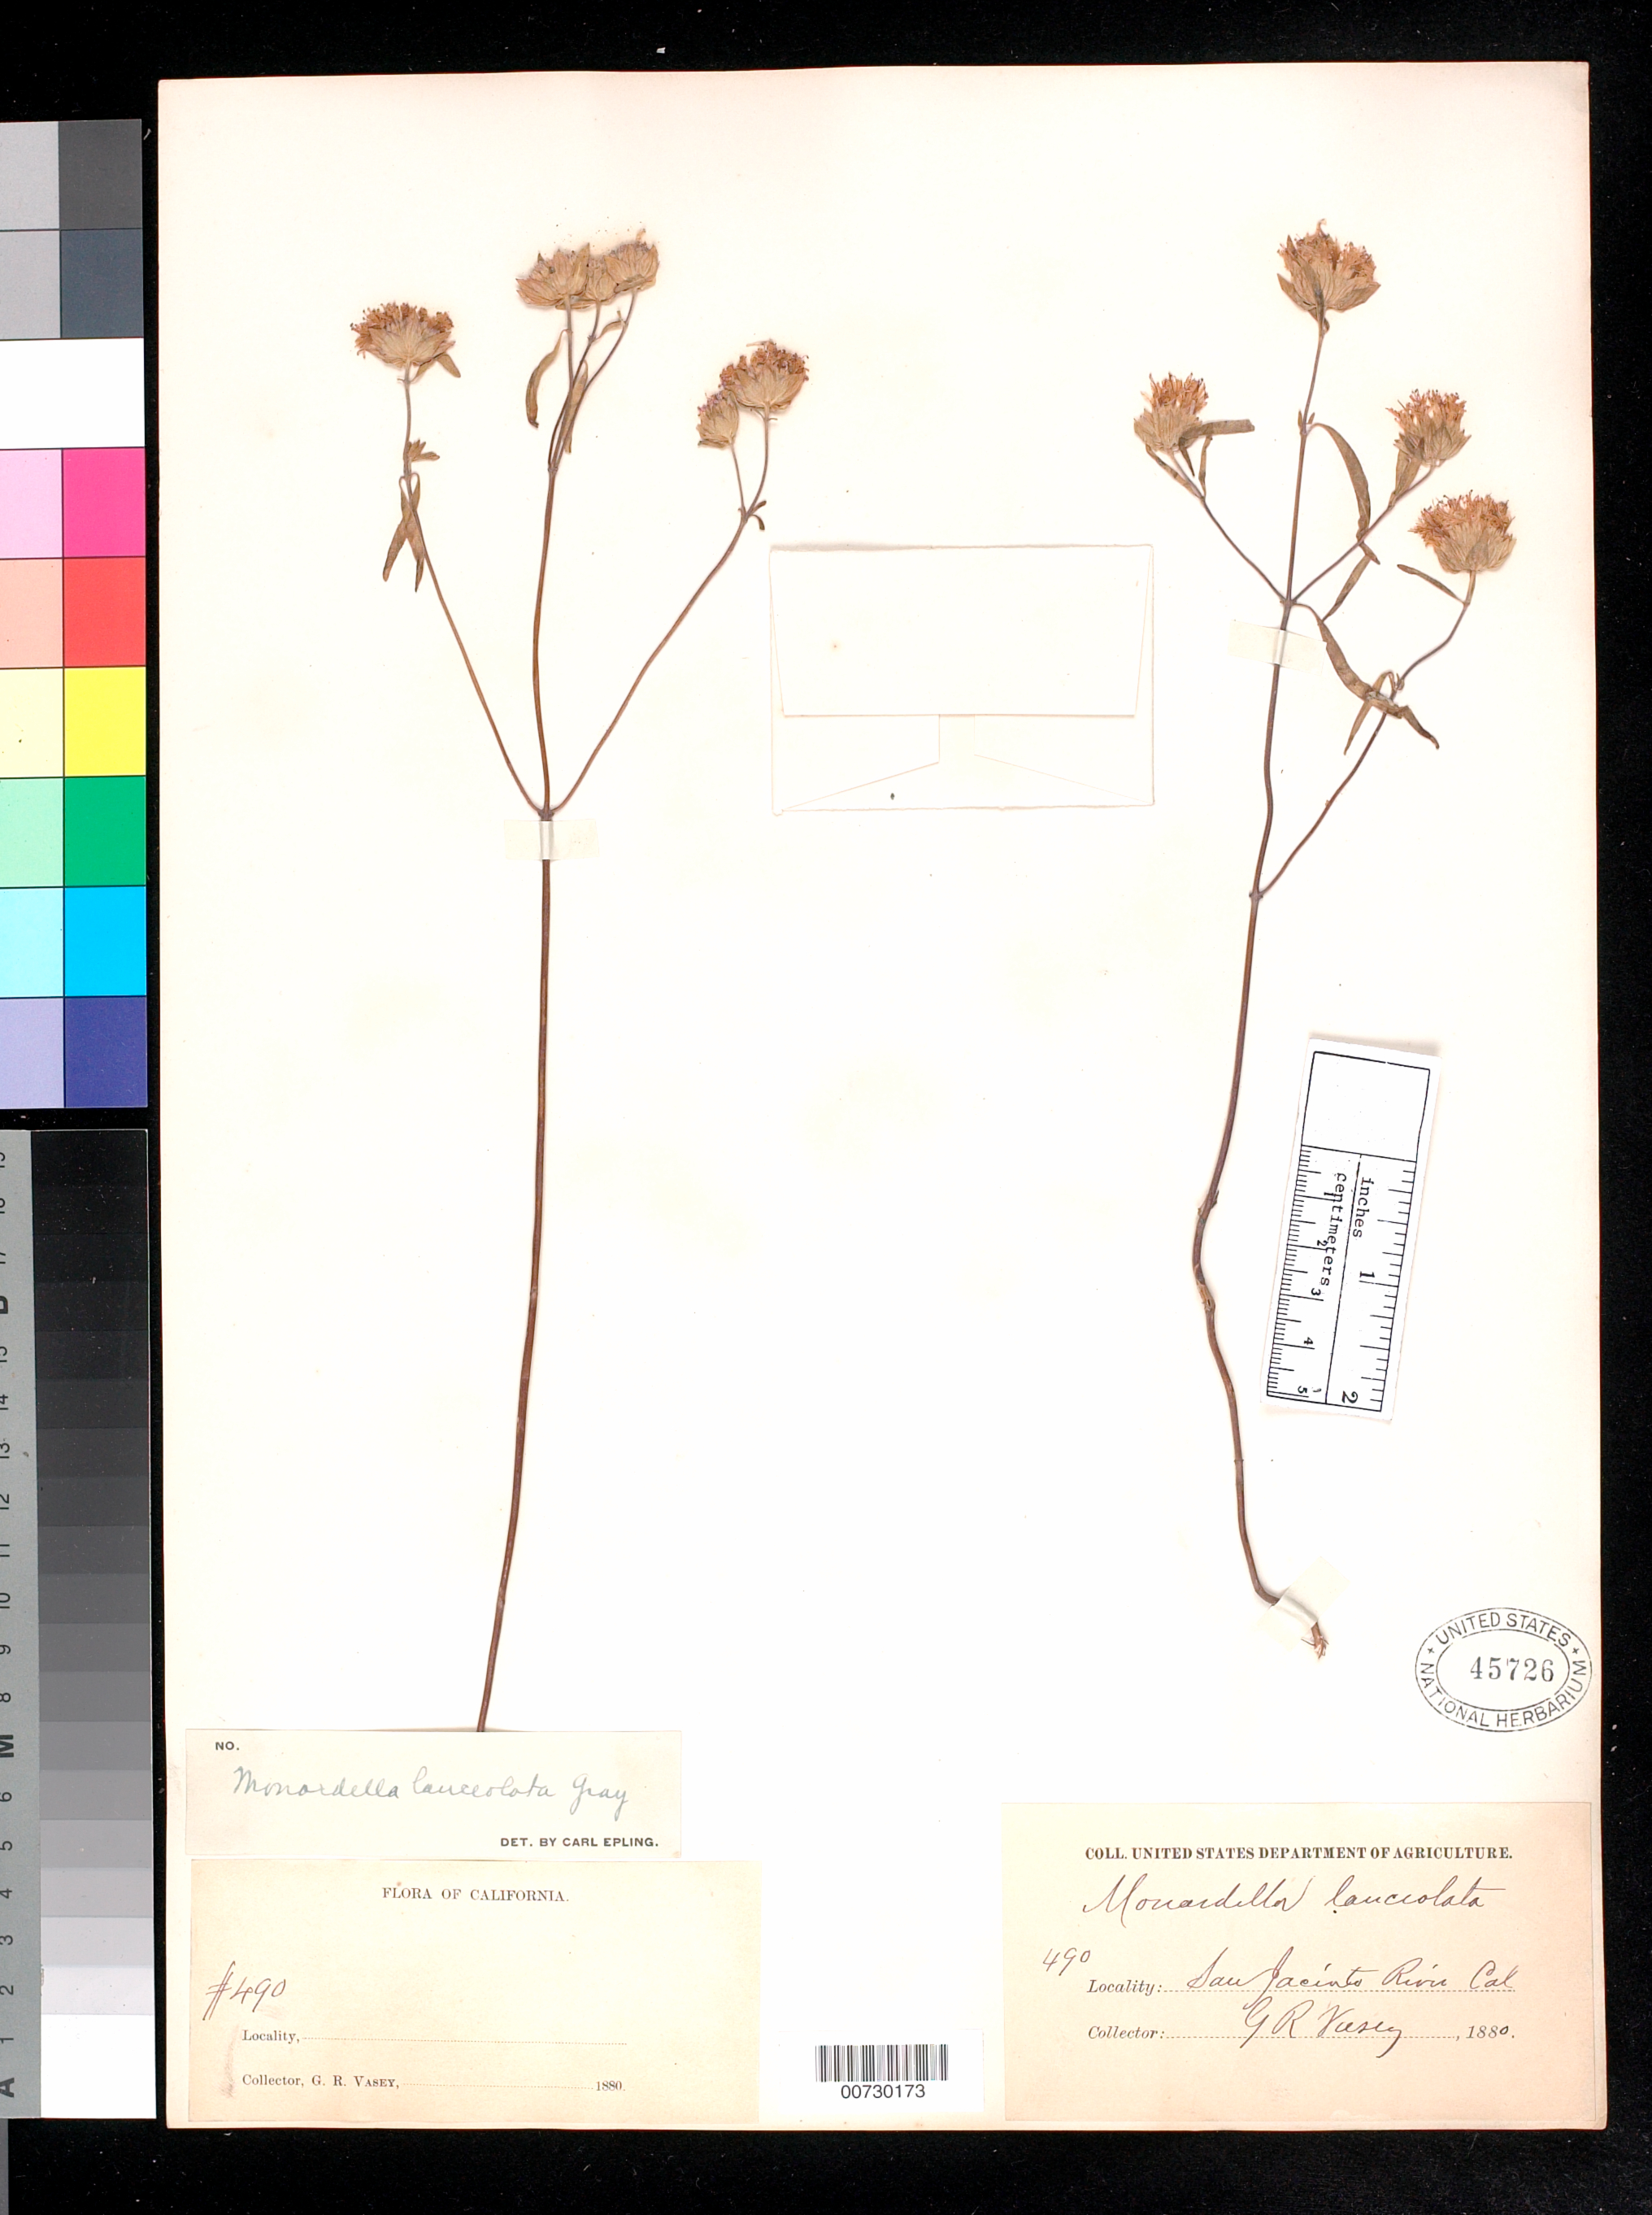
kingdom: Plantae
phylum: Tracheophyta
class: Magnoliopsida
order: Lamiales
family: Lamiaceae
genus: Monardella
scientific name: Monardella lanceolata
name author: A. Gray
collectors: G. R. Vasey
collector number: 490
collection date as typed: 1880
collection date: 1880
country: United States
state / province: California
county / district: Riverside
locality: San Jacinto River.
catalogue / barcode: US 45726